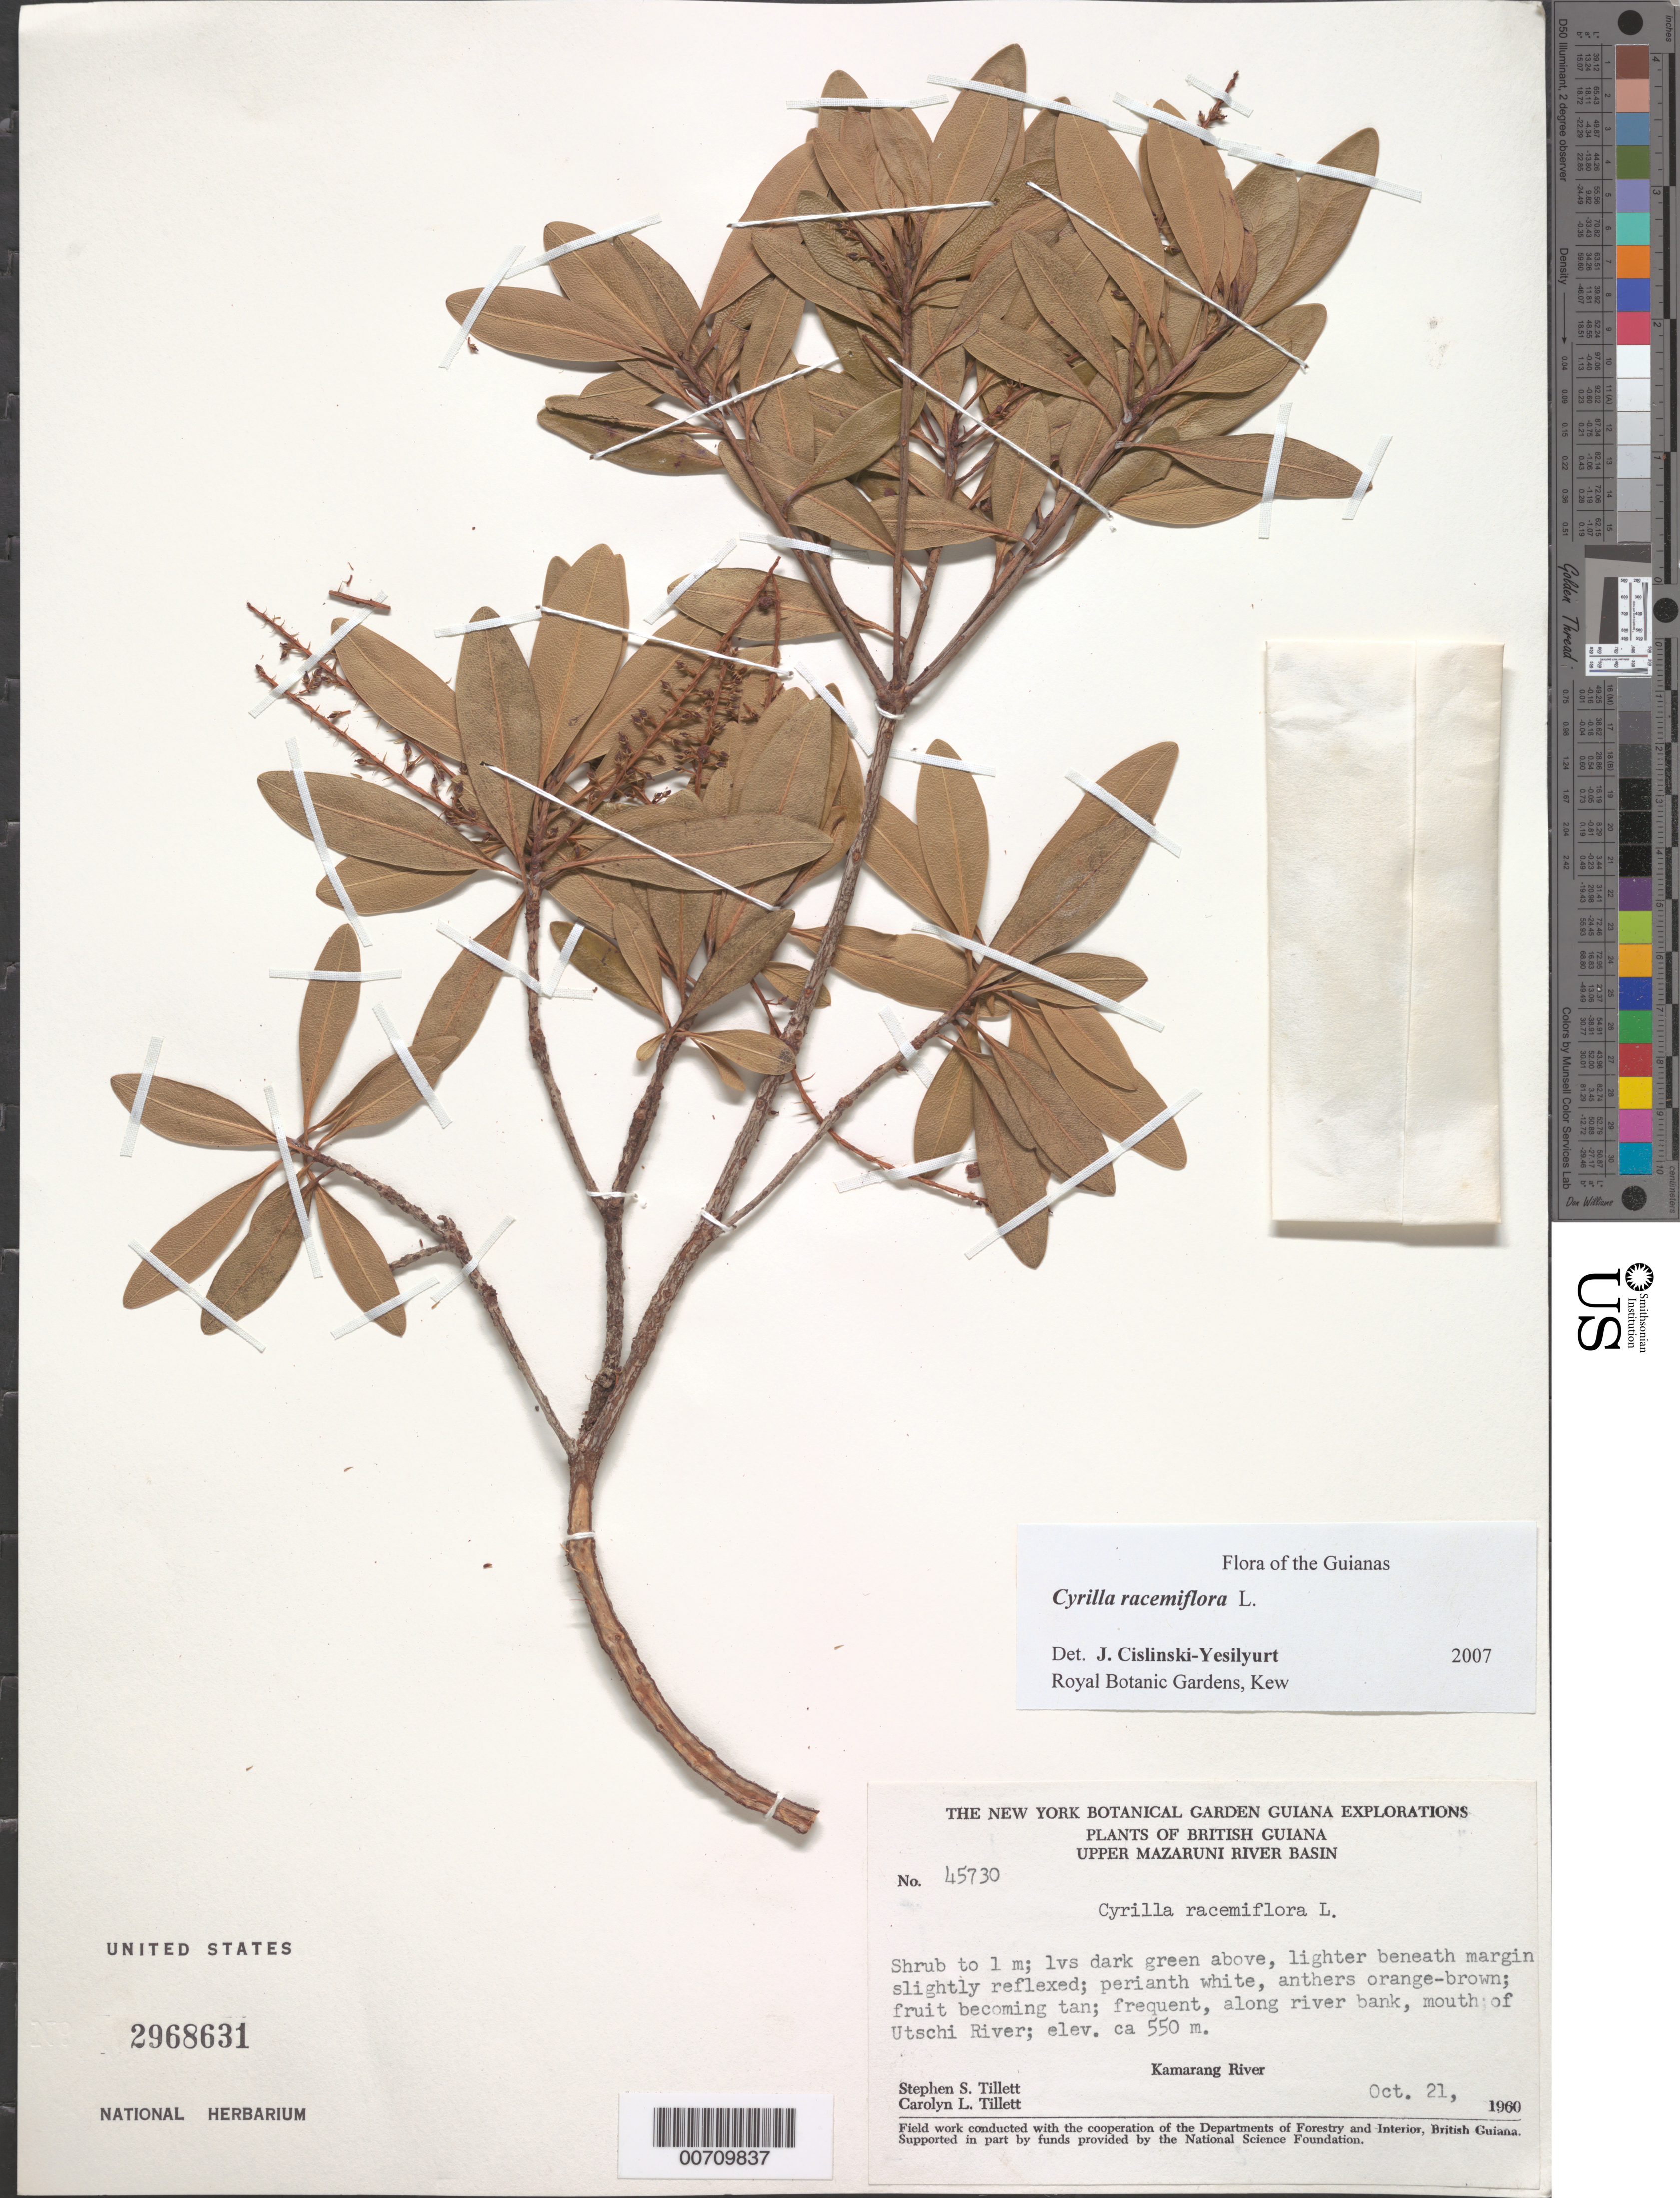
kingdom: Plantae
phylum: Tracheophyta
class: Magnoliopsida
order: Ericales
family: Cyrillaceae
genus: Cyrilla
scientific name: Cyrilla racemiflora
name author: L.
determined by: Yesilyurt, J. C.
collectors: S. S. Tillett, C. L. Tillett & R. Boyan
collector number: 45730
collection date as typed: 21-Oct-60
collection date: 1960-10-21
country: Guyana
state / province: Cuyuni-Mazaruni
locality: Upper Mazaruni River Basin, mouth of Utschi River, Kamarang River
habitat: Along river bank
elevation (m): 549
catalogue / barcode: US 2968631